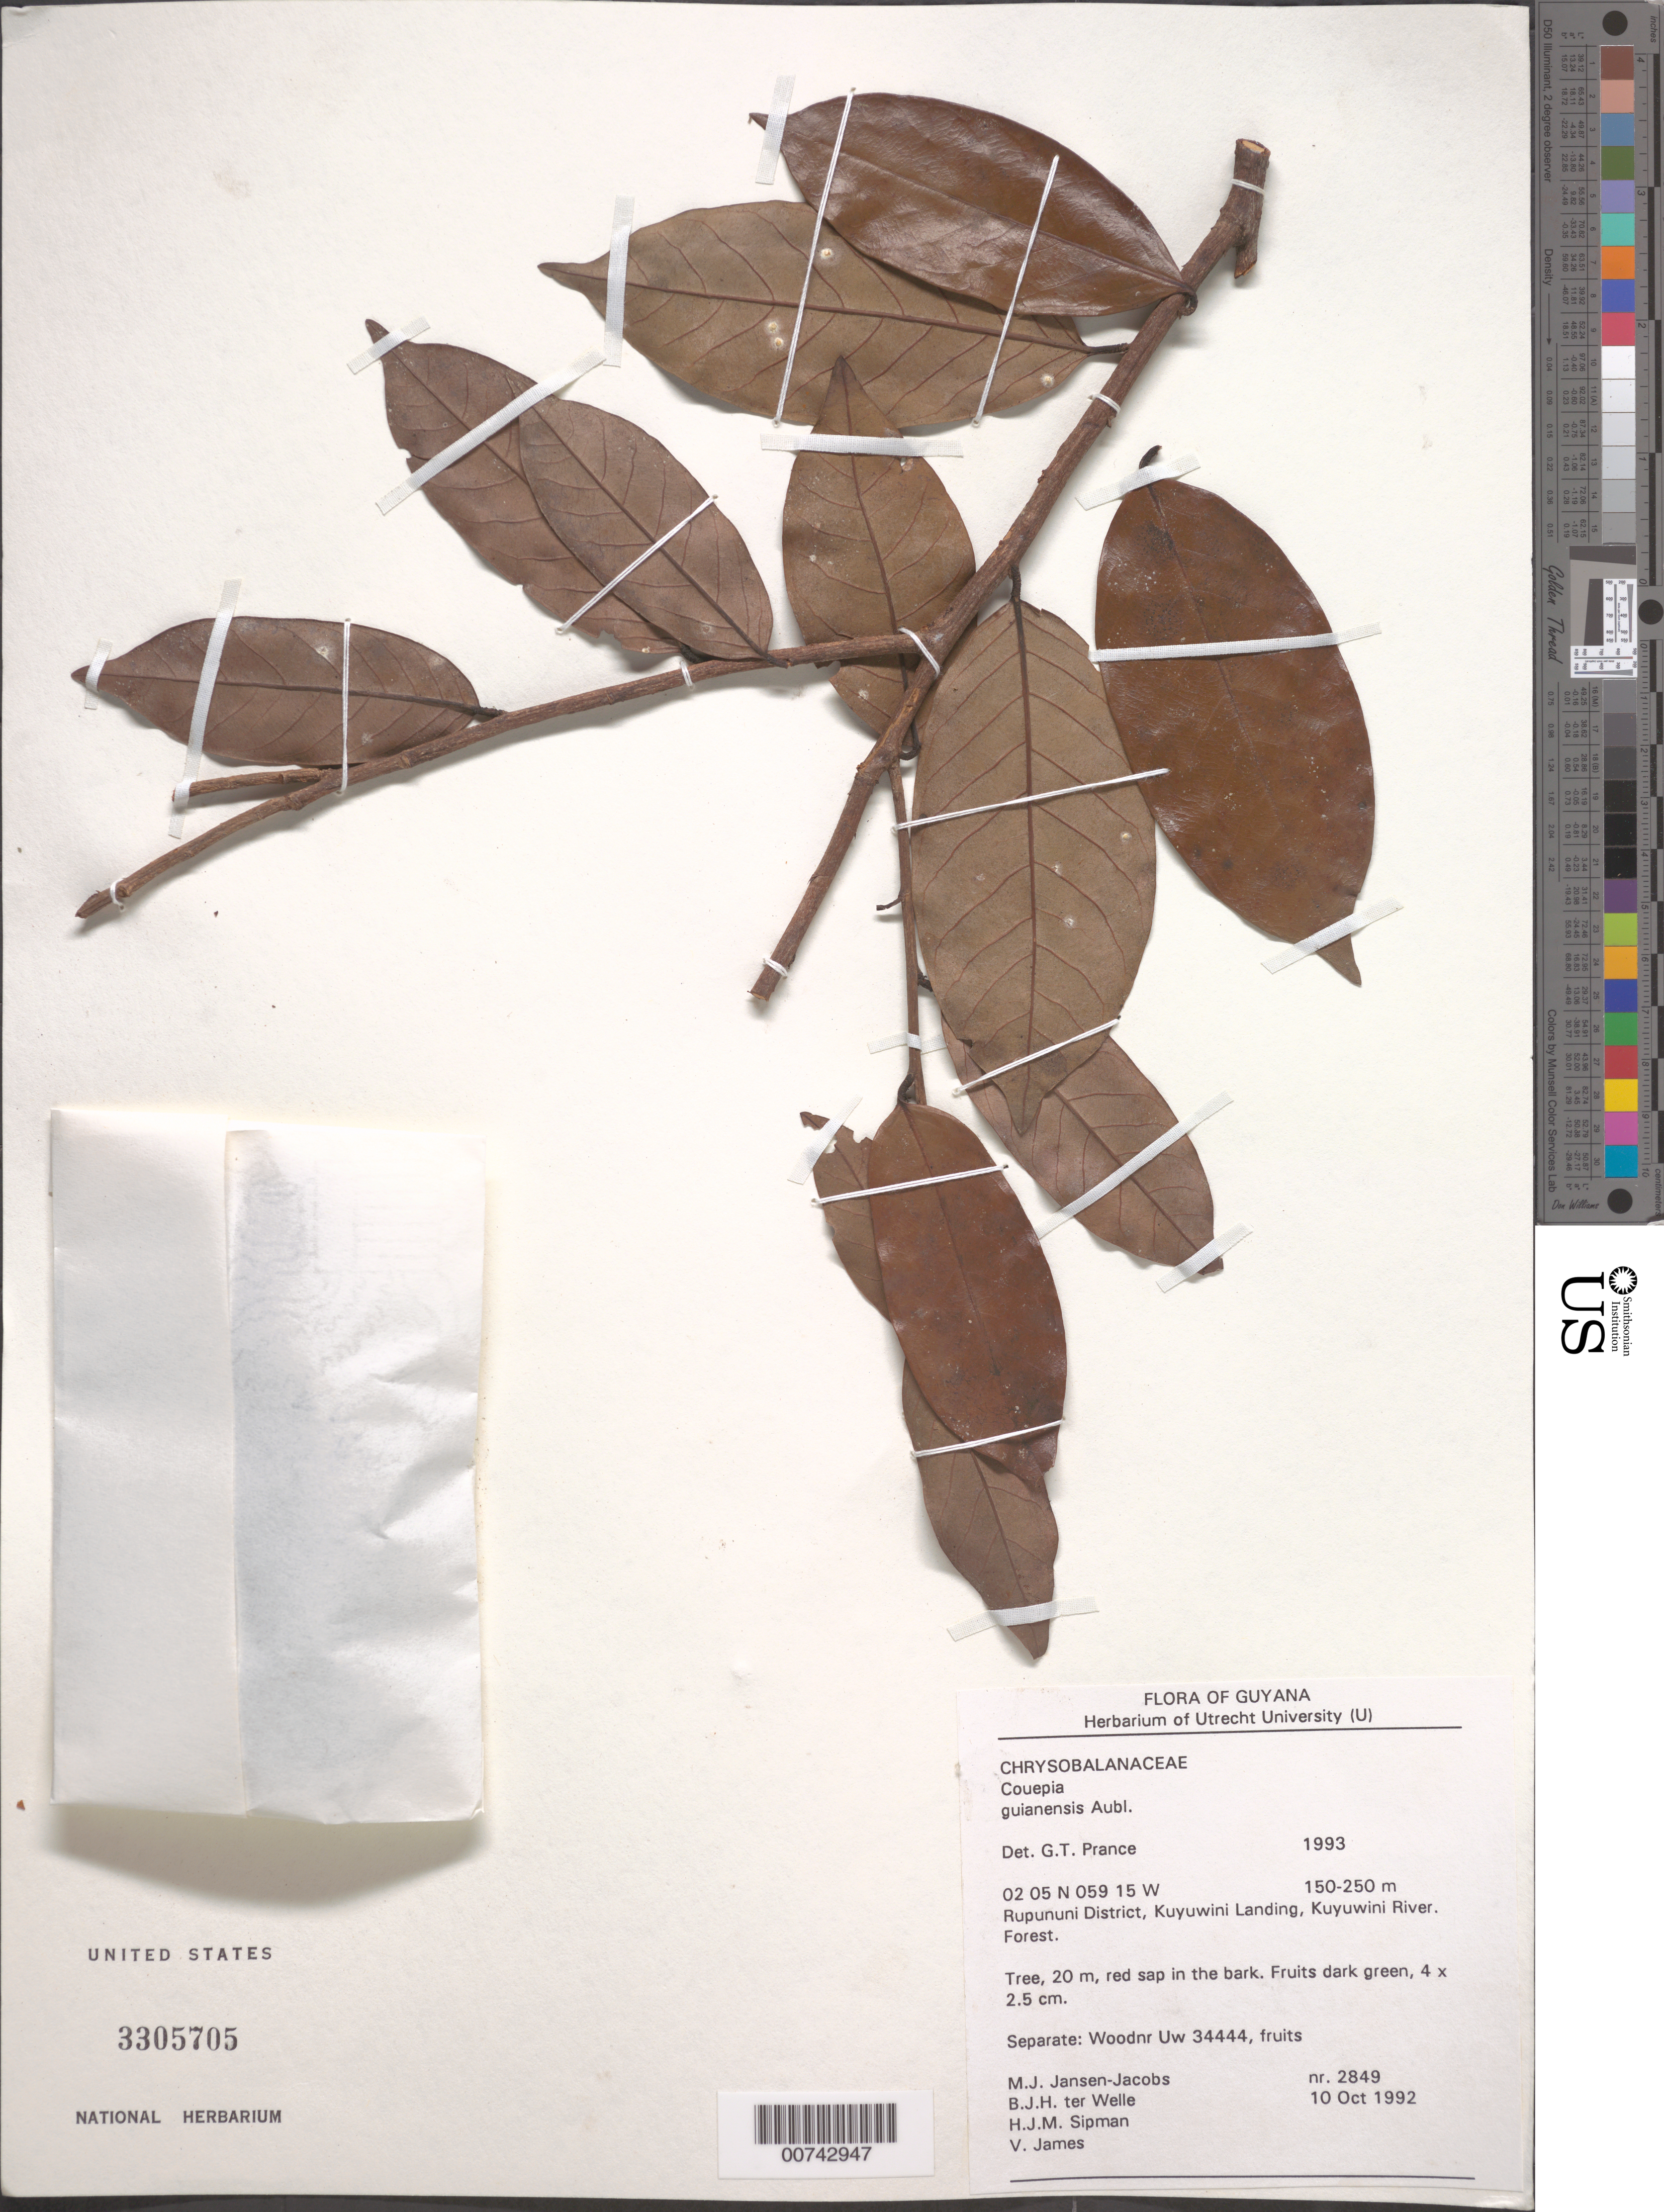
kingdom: Plantae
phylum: Tracheophyta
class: Magnoliopsida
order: Malpighiales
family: Chrysobalanaceae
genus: Acioa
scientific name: Acioa guianensis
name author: Aubl.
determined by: (US) Smithsonian Institution - National Museum of Natural History - Department of Botany (UNITED STATES)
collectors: M. J. Jansen-Jacobs, B. Welle, H. J. M. Sipman & V. James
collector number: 2849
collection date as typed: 10-Oct-92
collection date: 1992-10-10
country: Guyana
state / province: U. Takutu-U. Essequibo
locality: Kuyuwini Landing, Kuyuwini River, Rupununi District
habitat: Forest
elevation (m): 150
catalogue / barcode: US 3305705